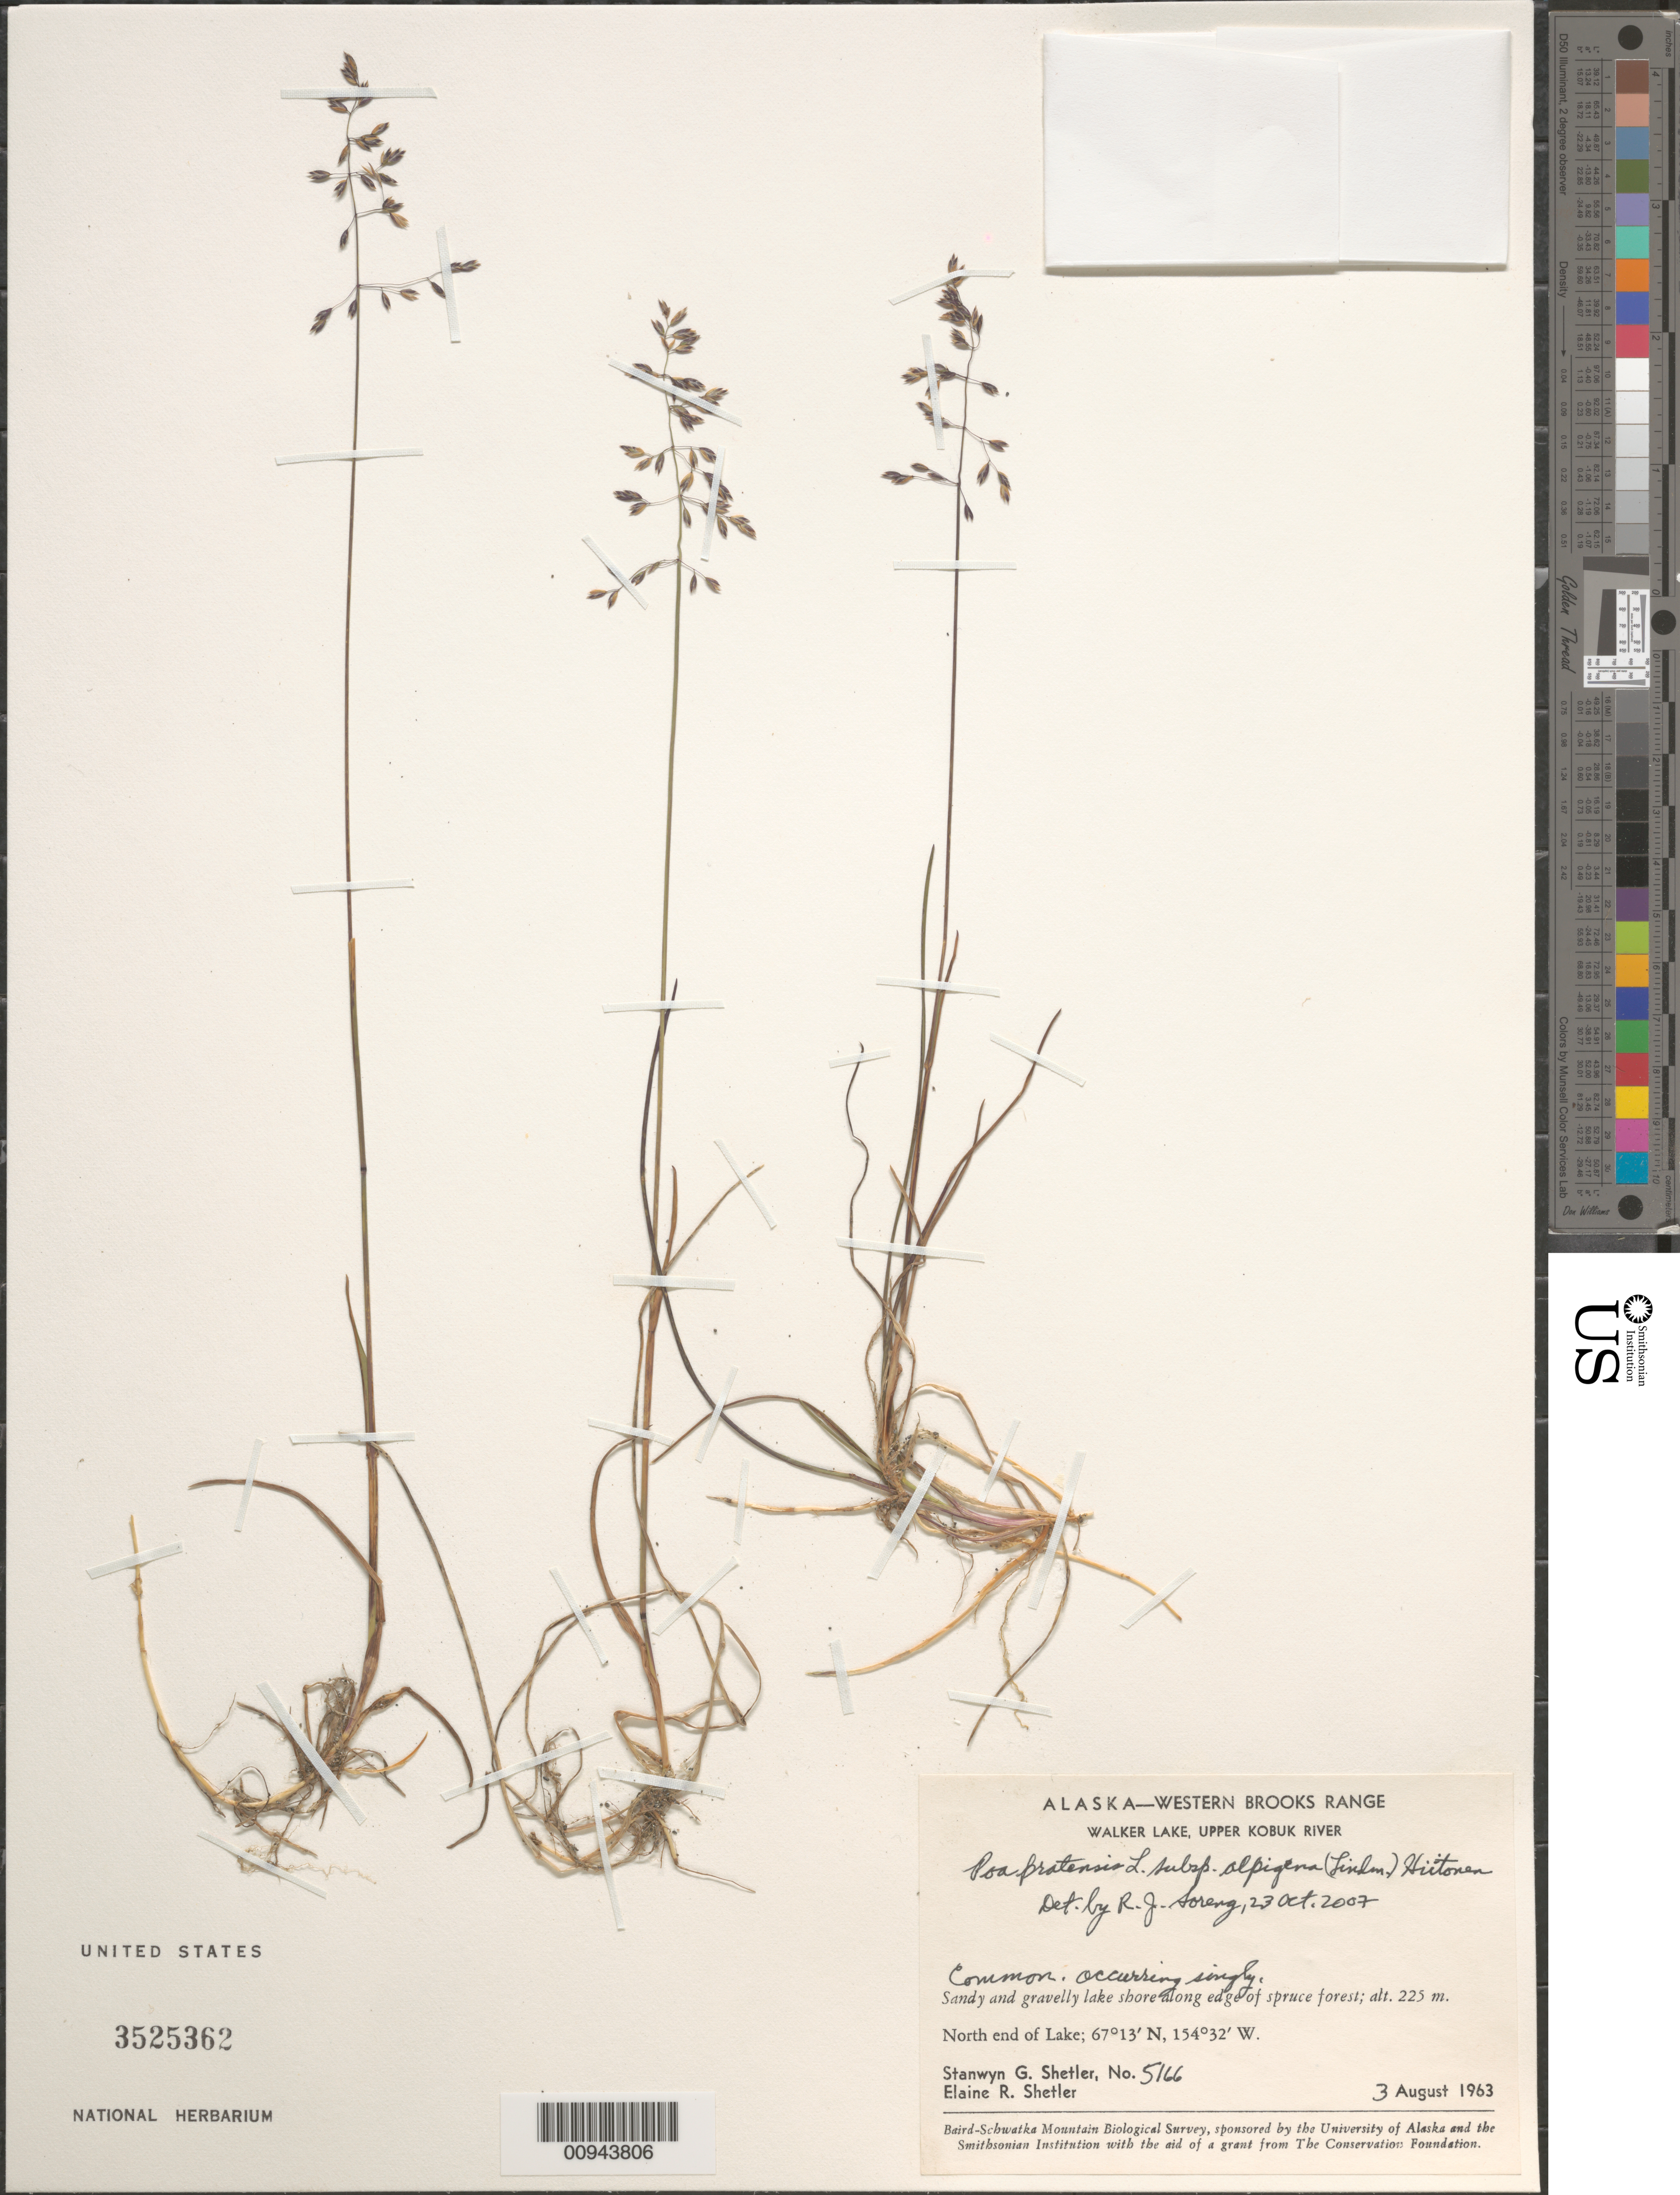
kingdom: Plantae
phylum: Tracheophyta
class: Liliopsida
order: Poales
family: Poaceae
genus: Poa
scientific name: Poa pratensis subsp. alpigena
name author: (Lindm.) Hiitonen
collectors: S. Shetler & E. R. Shetler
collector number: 5166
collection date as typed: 03 Aug 1963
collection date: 1963-08-03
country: United States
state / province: Alaska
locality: North end of Walker Lake. Western Brooks Range, Upper Kobuk River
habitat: Sandy and gravelly lake shore along edge of spruce forest.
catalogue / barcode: US 3525362